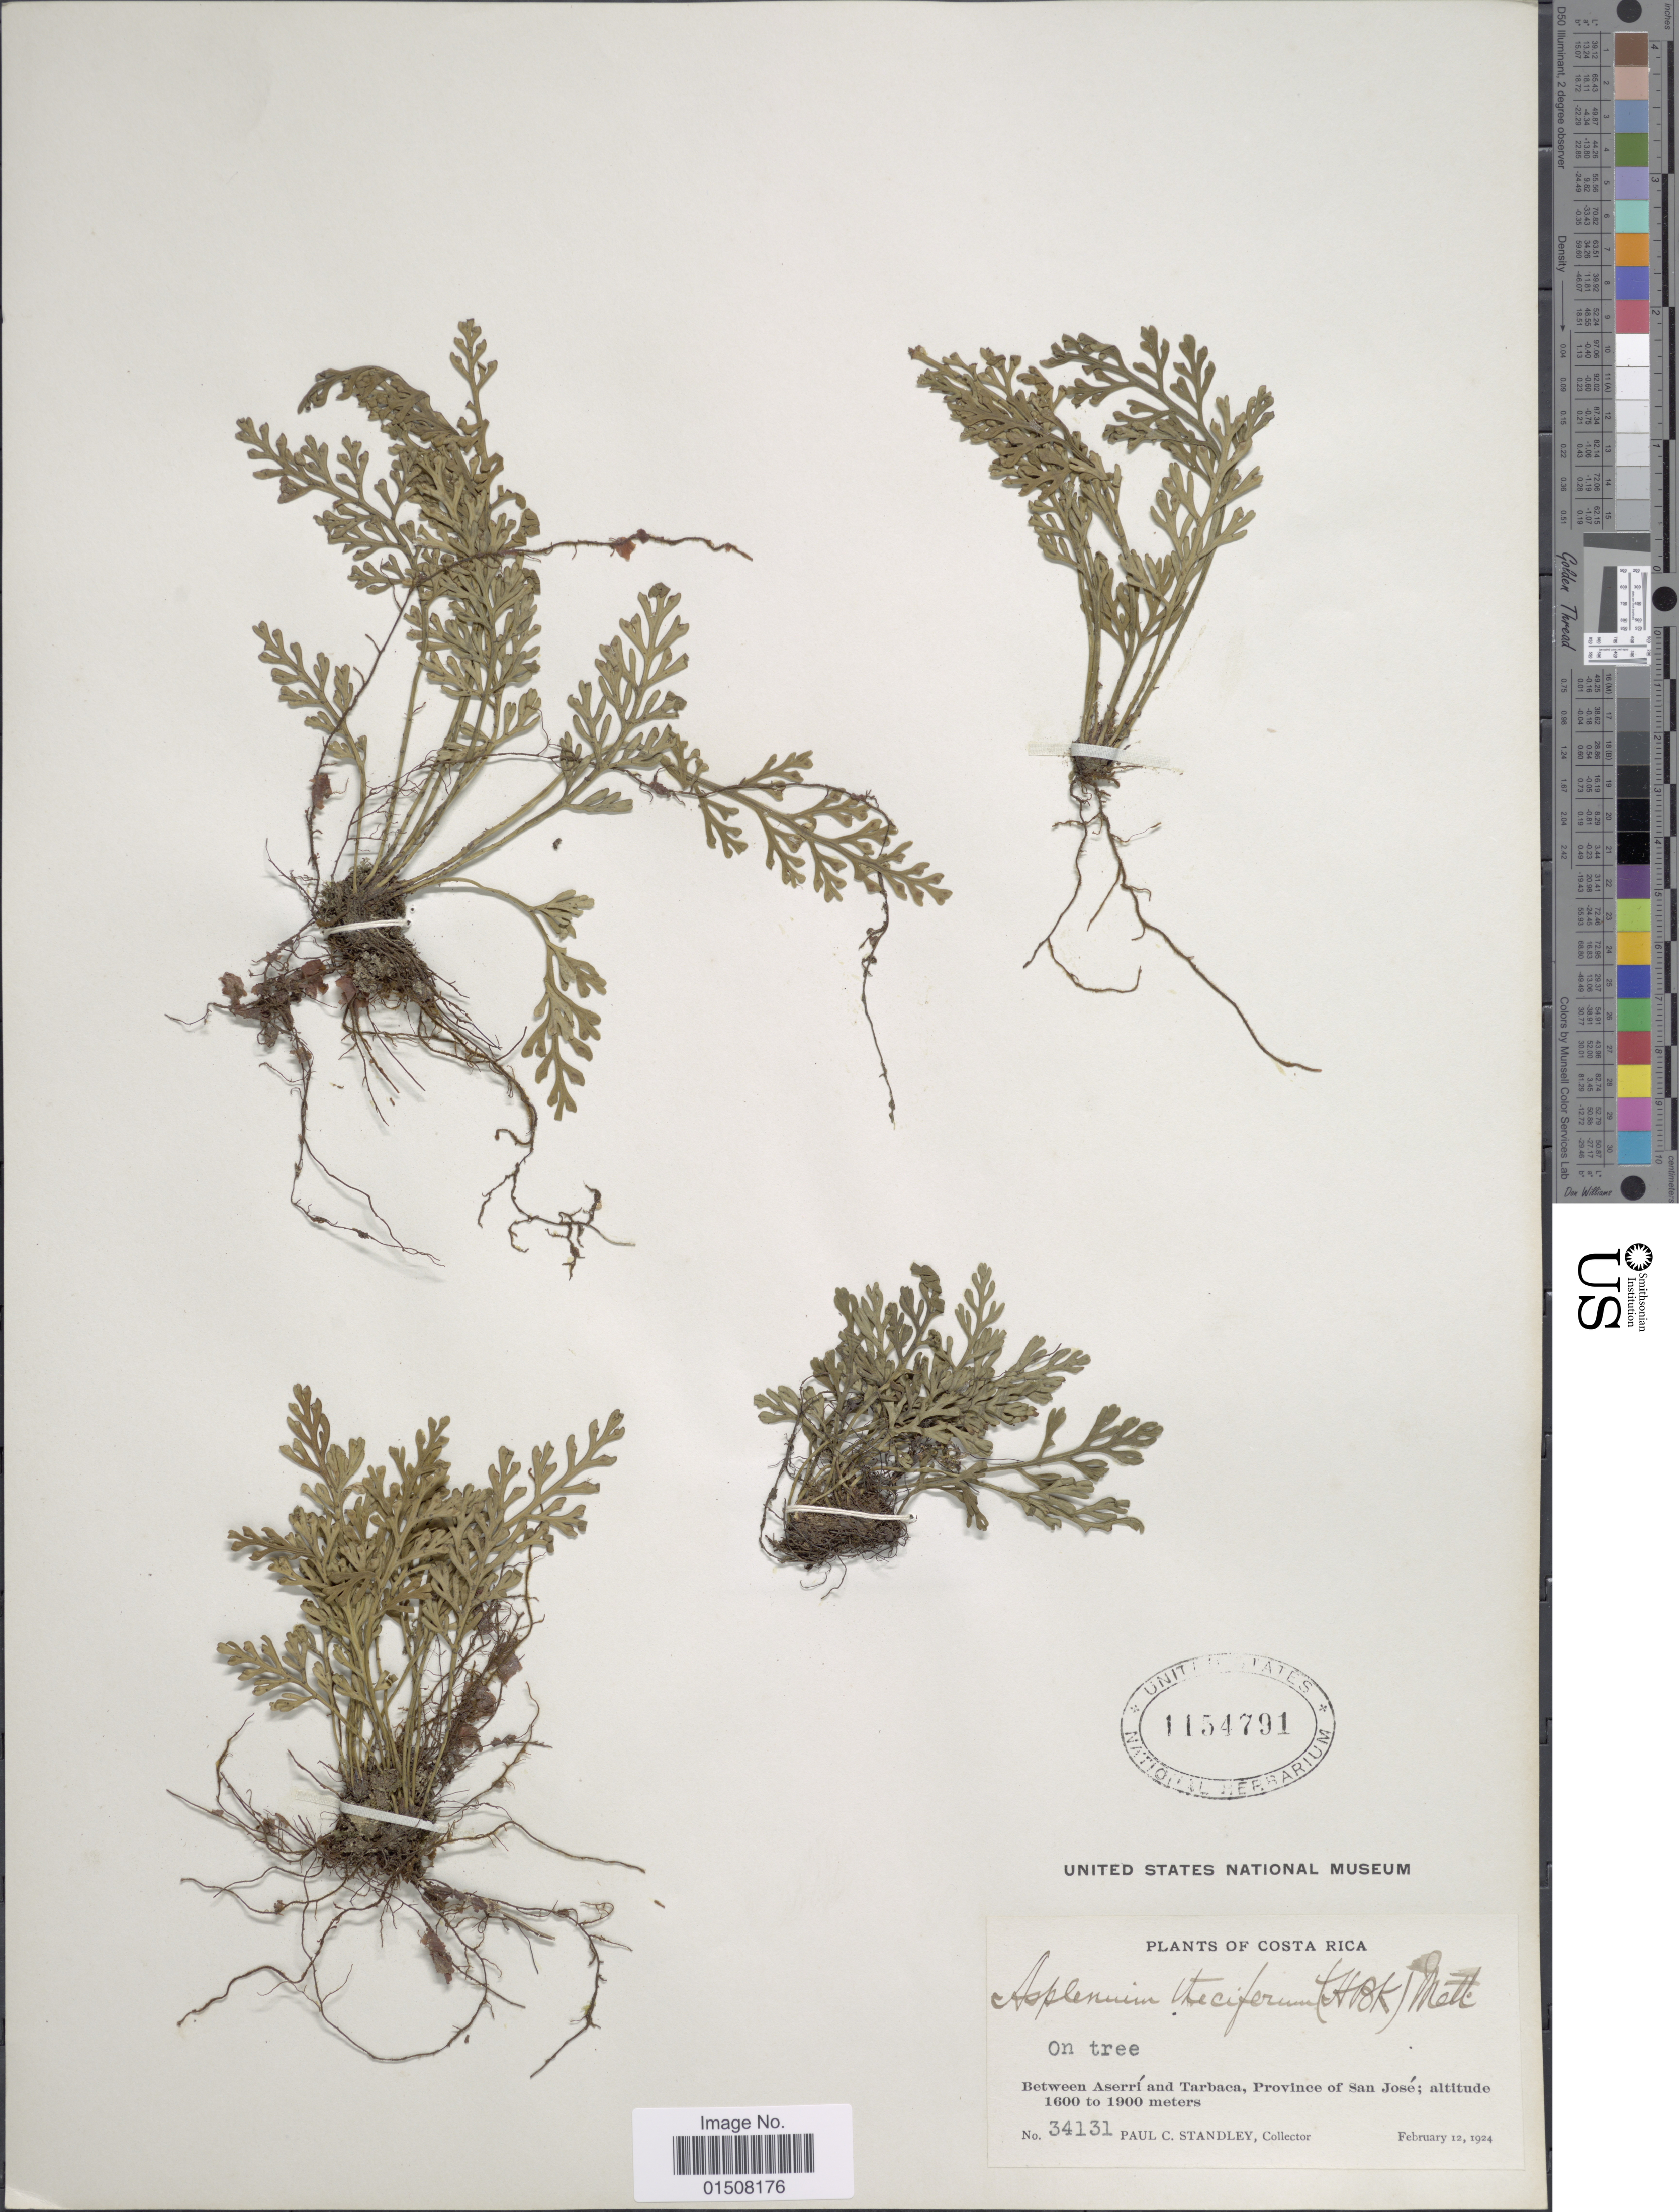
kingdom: Plantae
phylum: Tracheophyta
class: Polypodiopsida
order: Polypodiales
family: Aspleniaceae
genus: Asplenium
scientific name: Asplenium theciferum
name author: (Kunth) Mett.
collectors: P. C. Standley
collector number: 34131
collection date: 1924-02-12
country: Costa Rica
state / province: San José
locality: Between Aserri and Tarbaca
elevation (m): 1600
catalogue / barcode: US 1154791